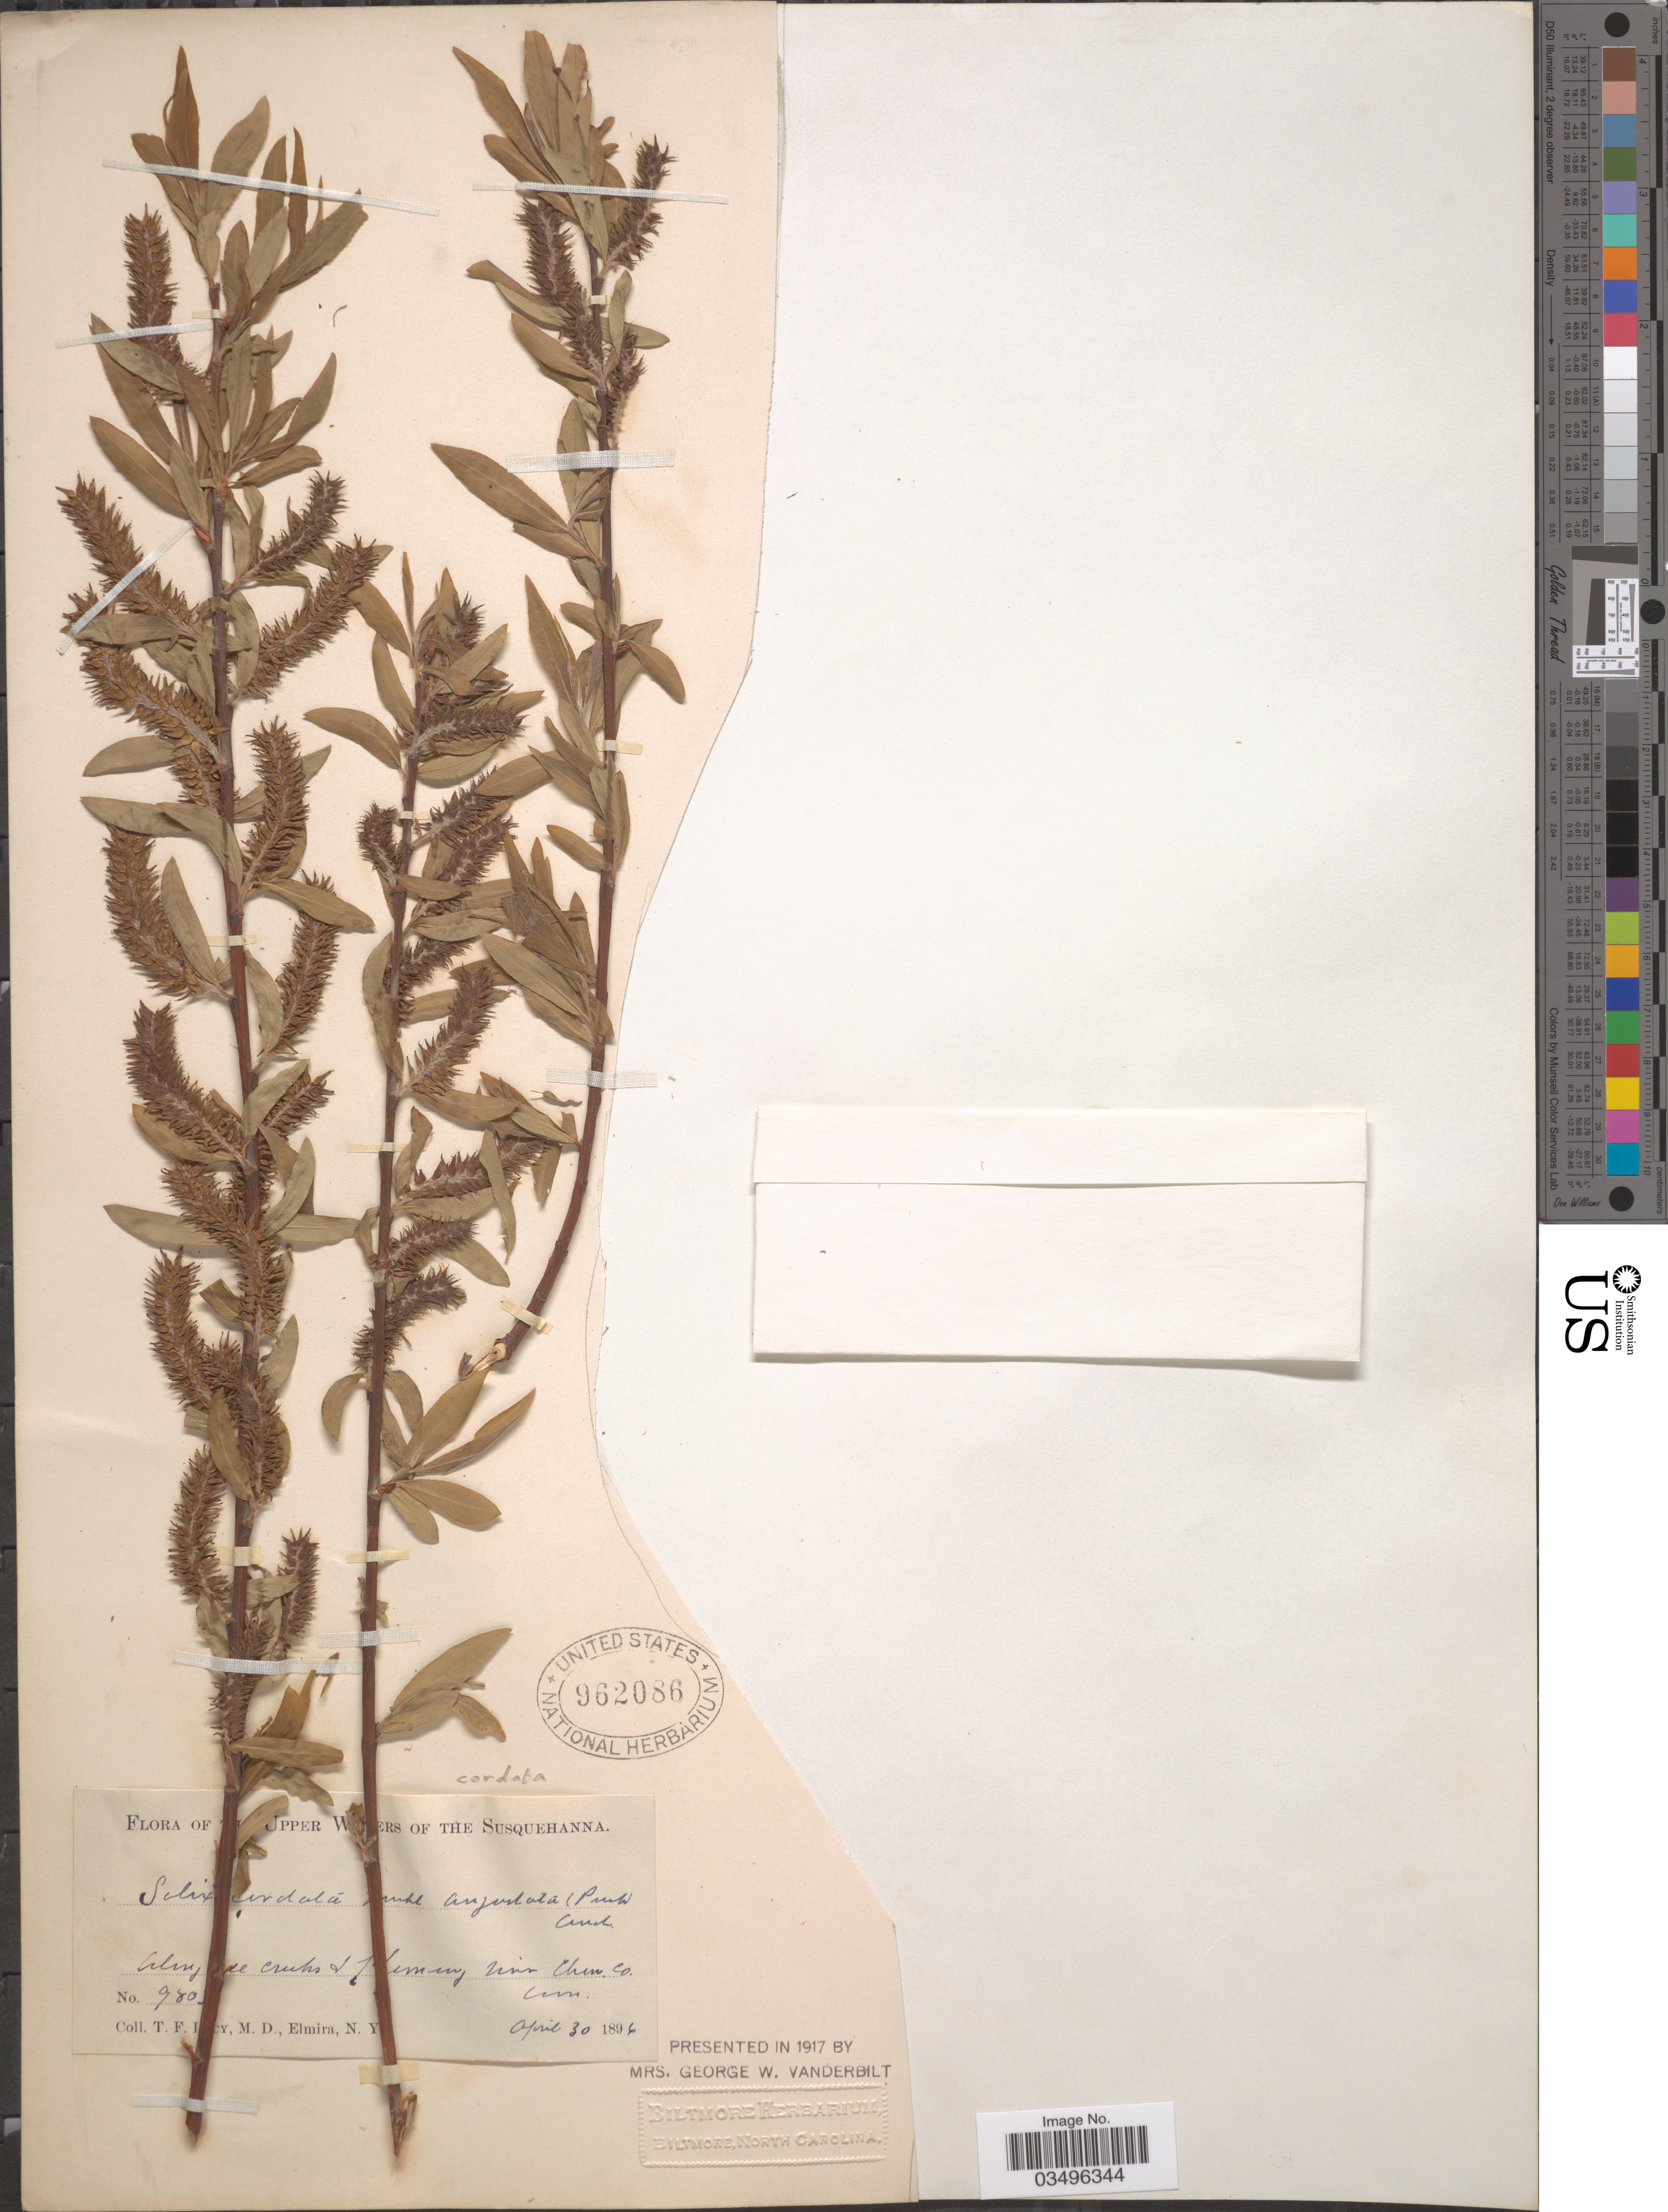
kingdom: Plantae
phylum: Tracheophyta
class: Magnoliopsida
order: Malpighiales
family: Salicaceae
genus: Salix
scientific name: Salix cordata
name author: Michx.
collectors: T. Lucy & M. Elmira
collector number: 980!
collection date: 1896-04-30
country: United States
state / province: New York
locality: Upper Waters of the Susquehanna. Along [illegible text] creeks of Chemung river Chem. Co.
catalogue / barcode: US 962086